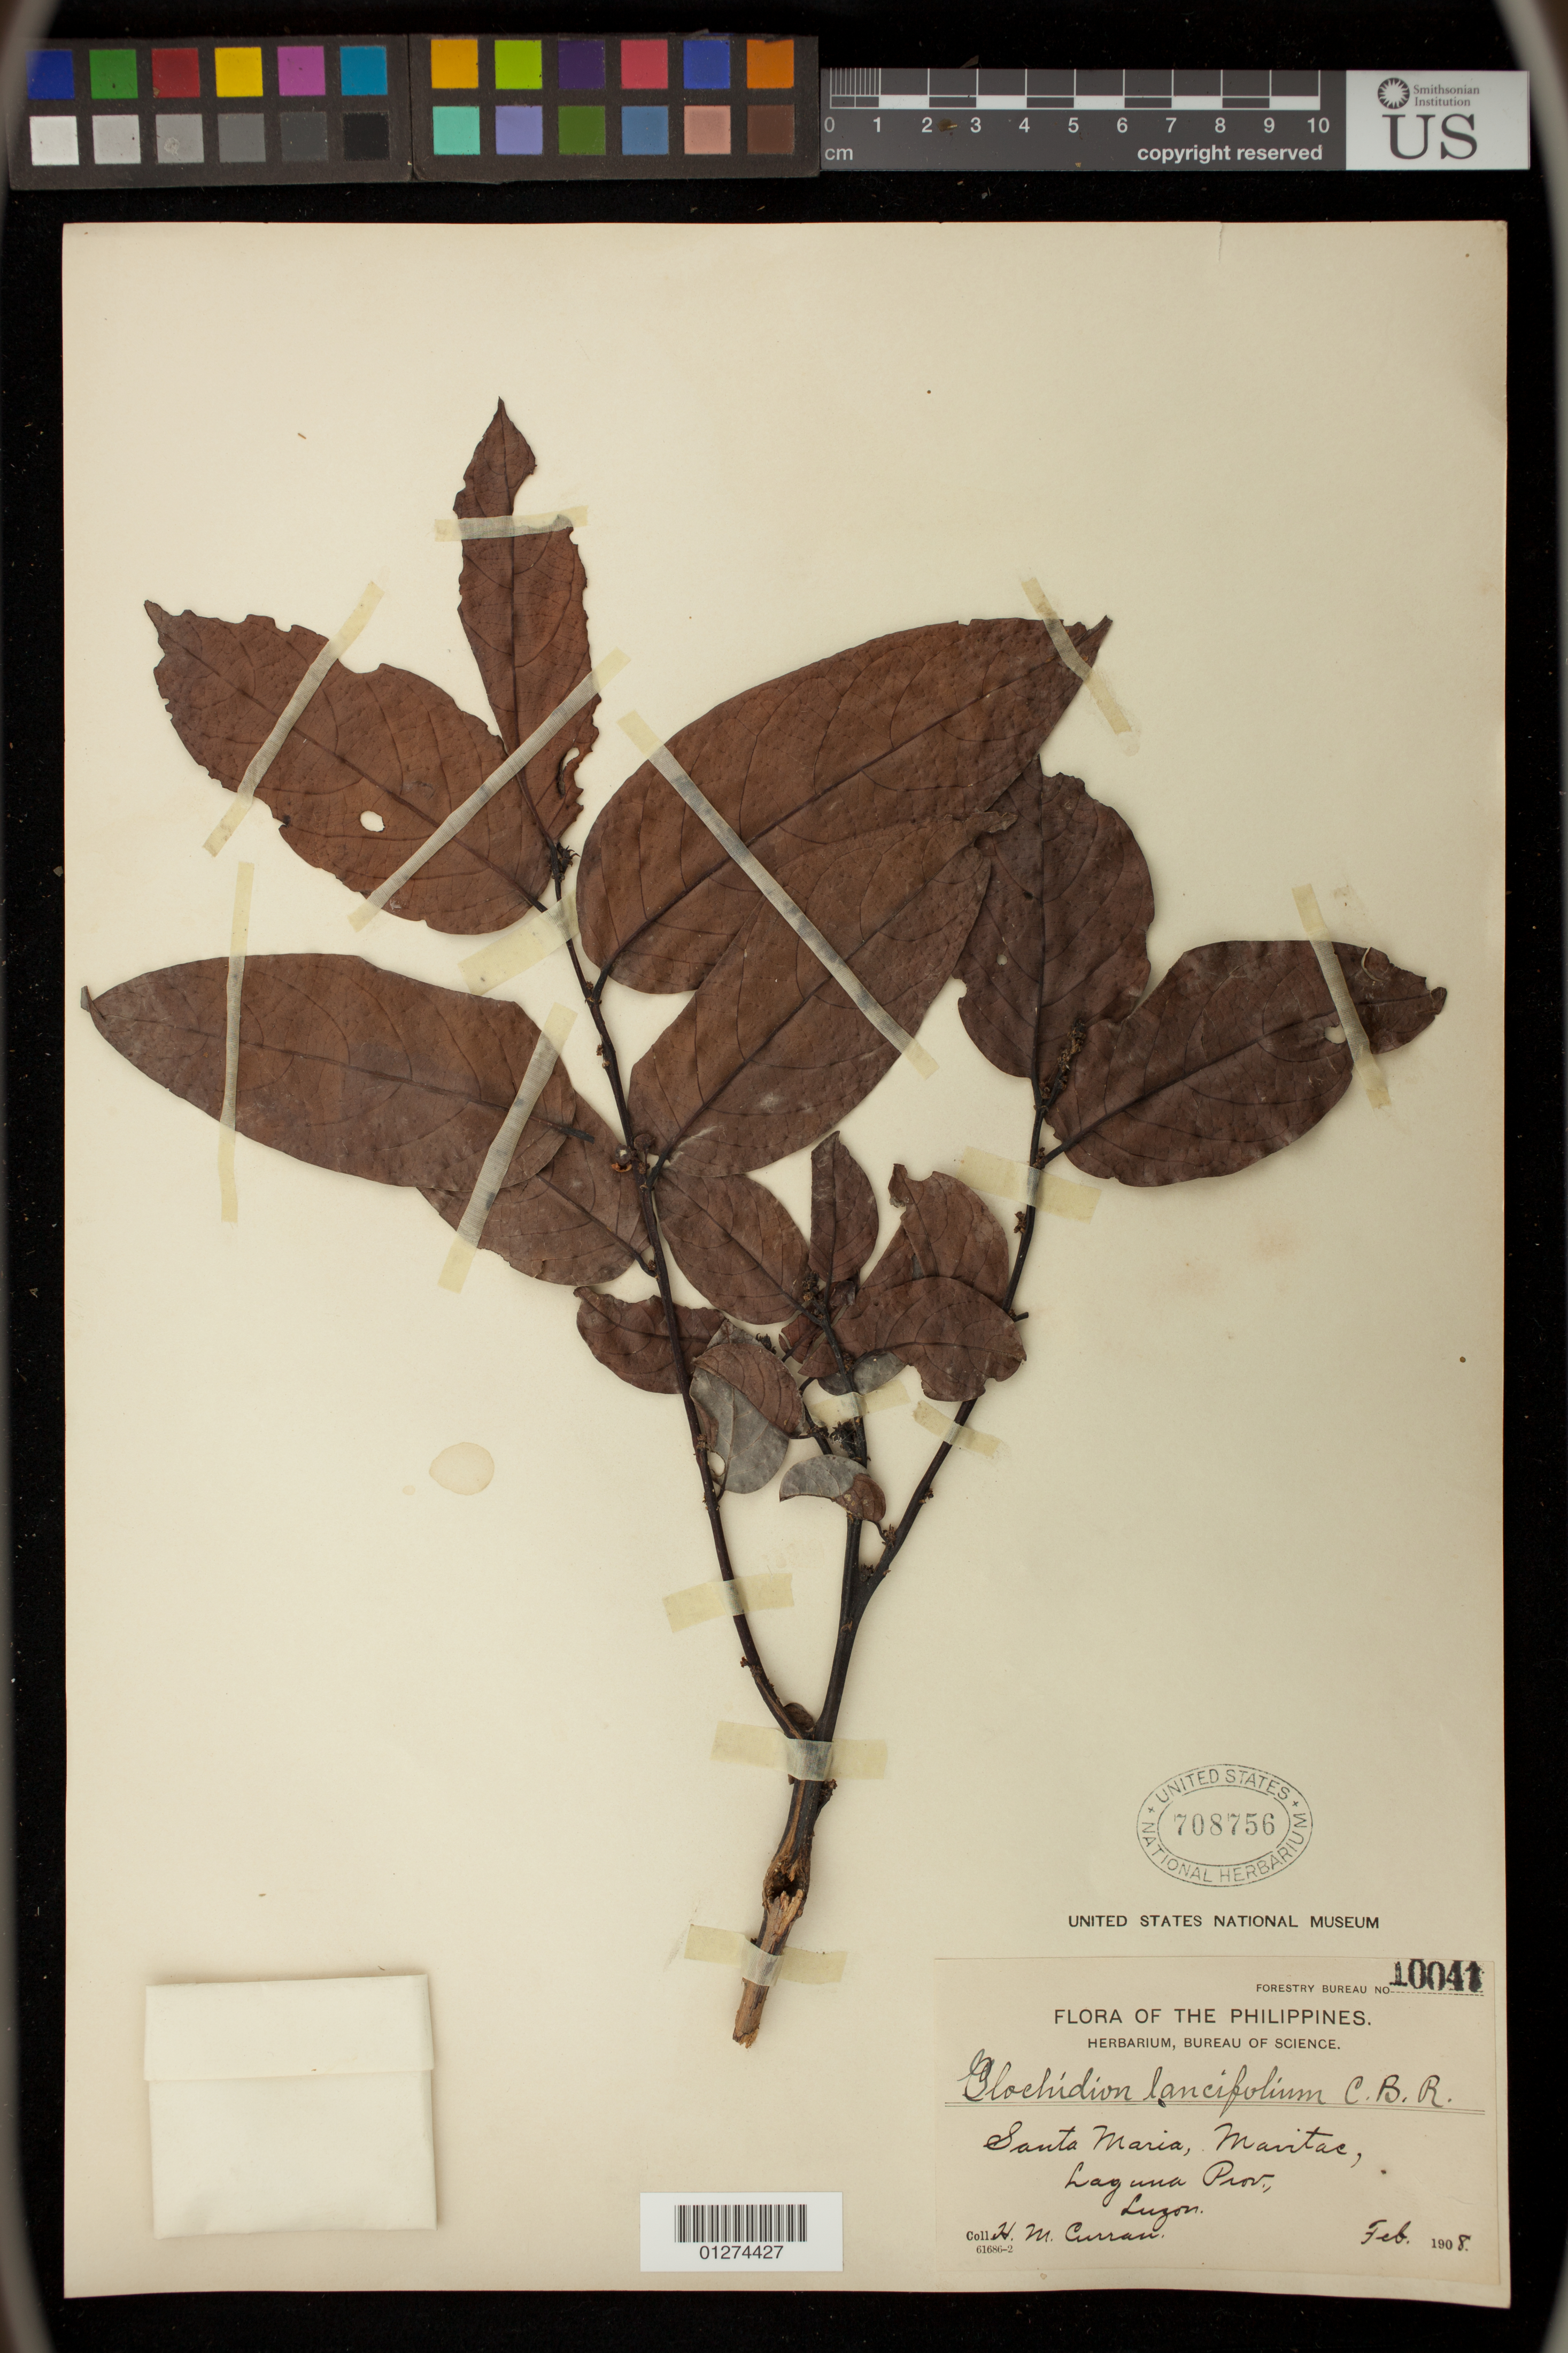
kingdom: Plantae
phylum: Tracheophyta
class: Magnoliopsida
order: Malpighiales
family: Phyllanthaceae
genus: Glochidion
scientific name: Glochidion urophylloides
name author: Elmer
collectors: H. M. Curran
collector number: For. Bur. 10041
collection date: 1908-02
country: Philippines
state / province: Calabarzon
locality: Santa Maria, Mavitac, Laguna Prov., Luzon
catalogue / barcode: US 708756